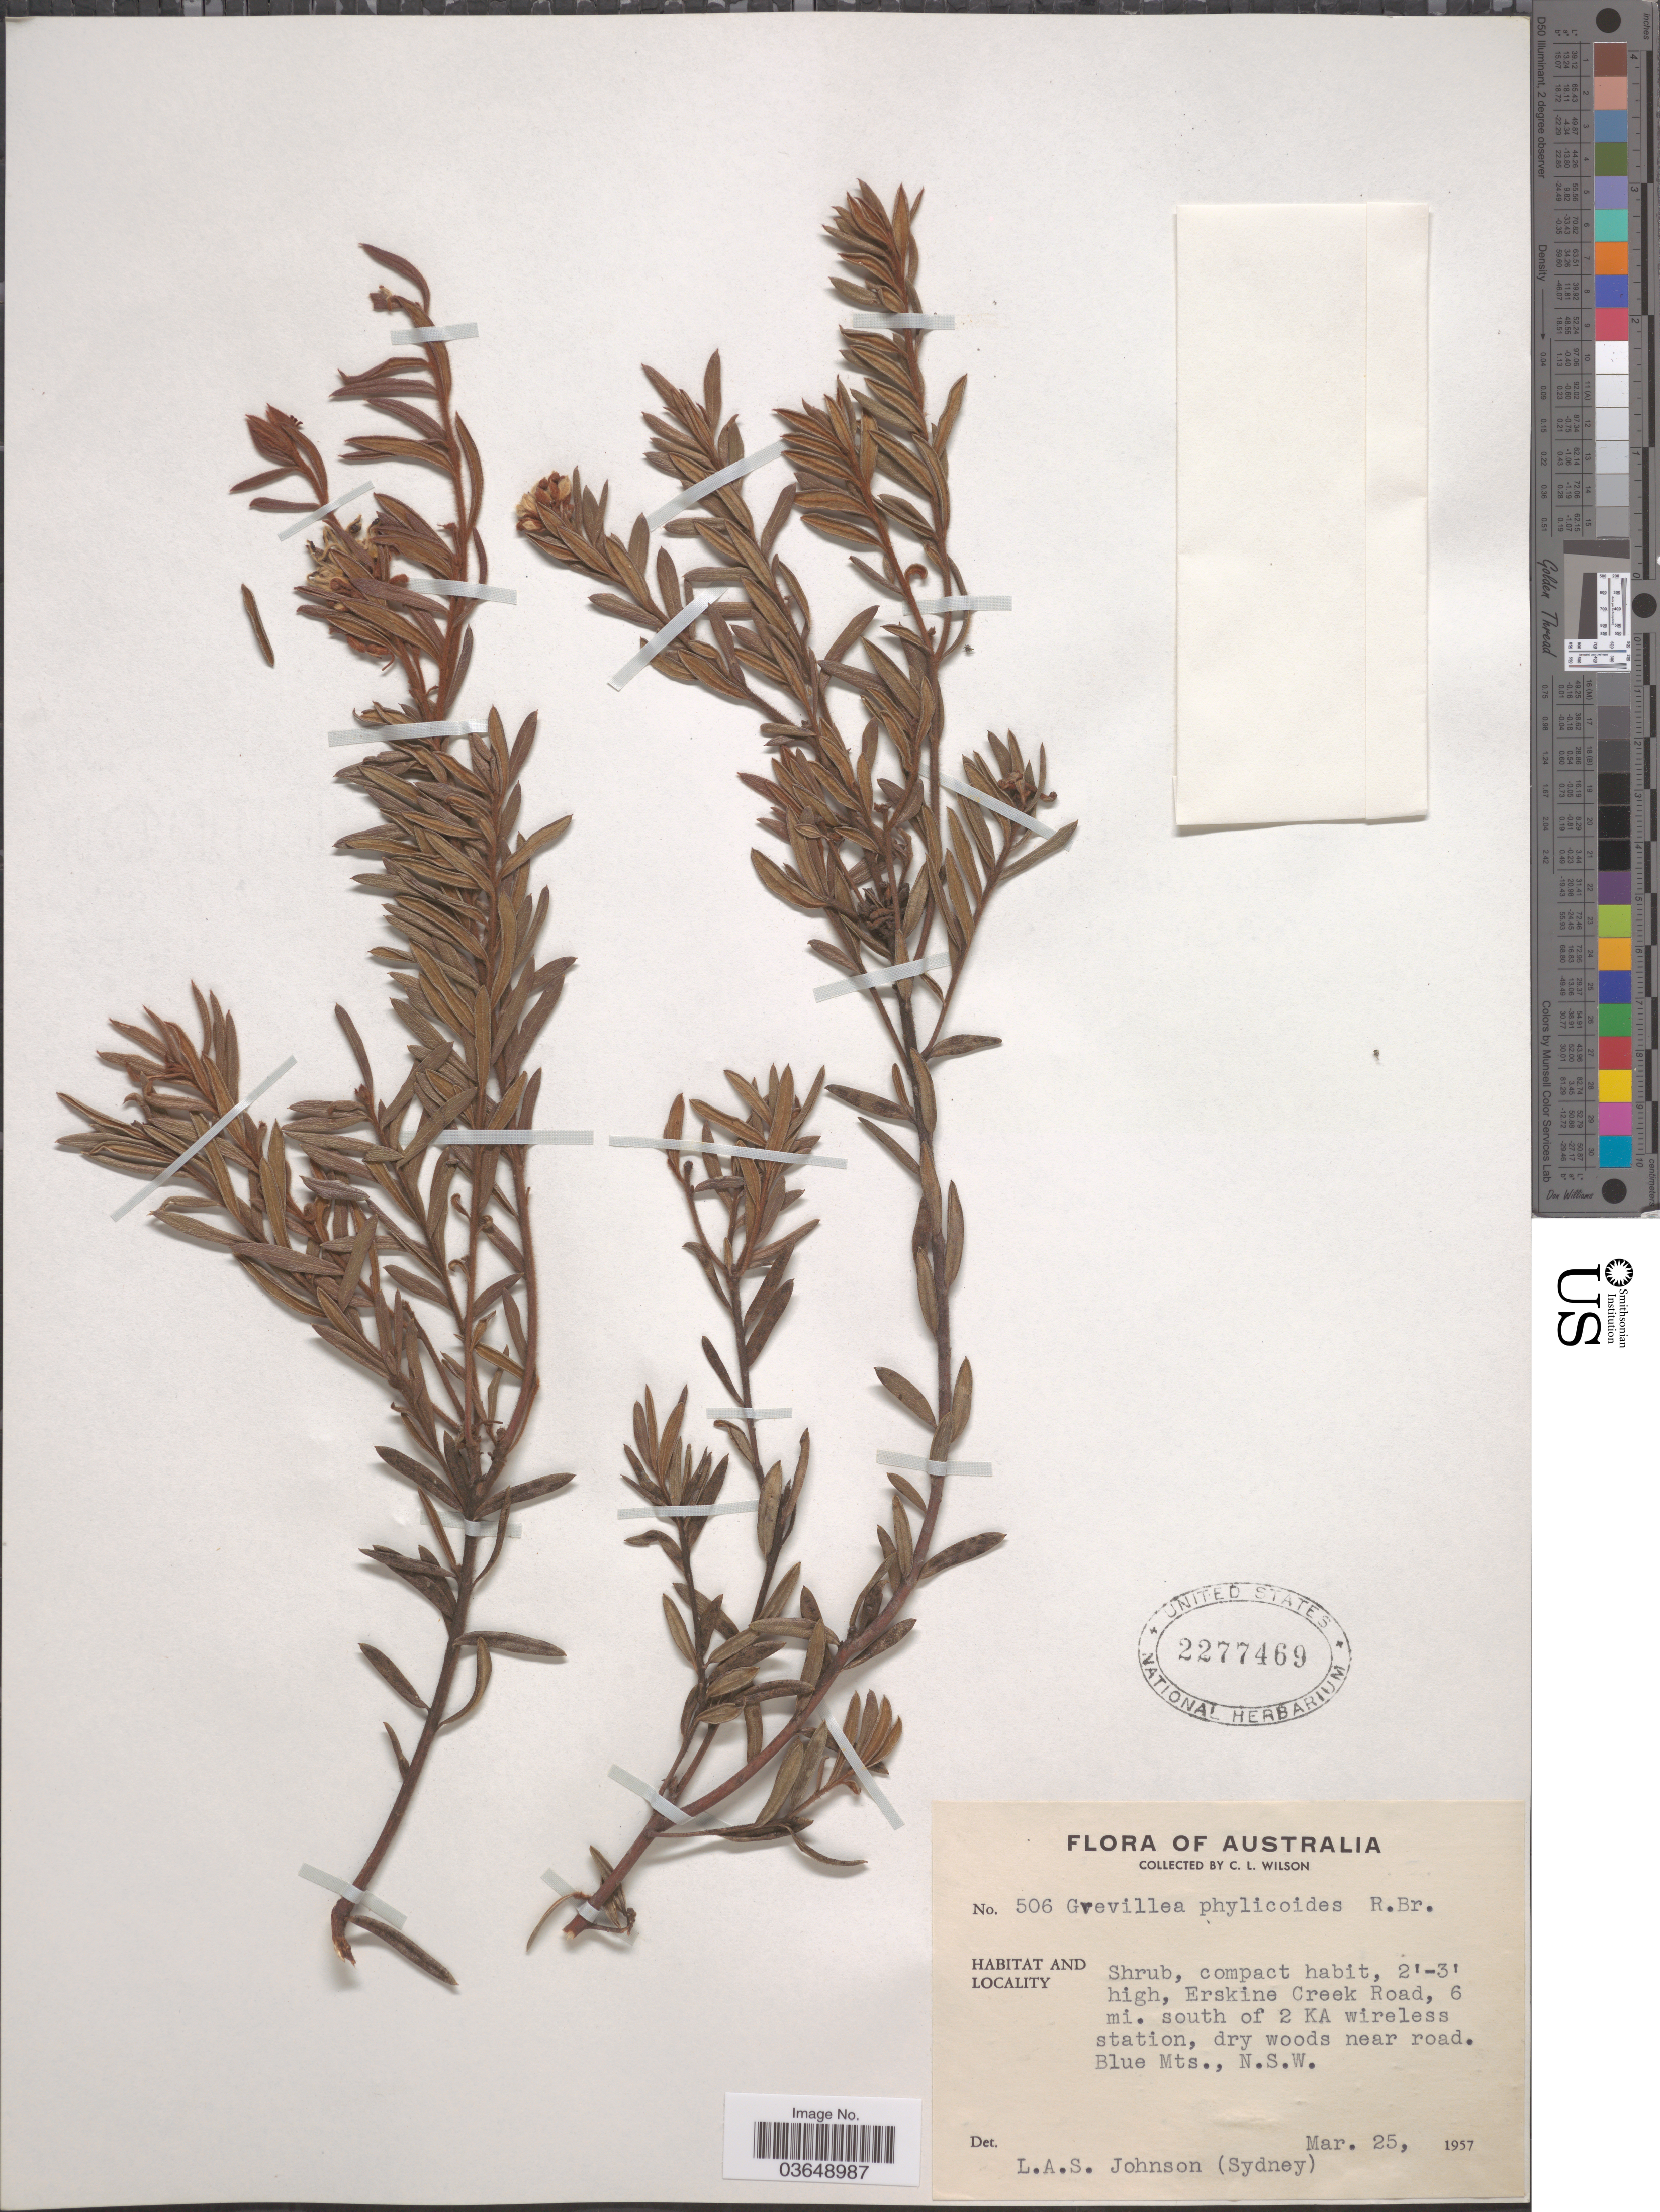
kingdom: Plantae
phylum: Tracheophyta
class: Magnoliopsida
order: Proteales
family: Proteaceae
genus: Grevillea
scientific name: Grevillea phylicoides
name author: R. Br.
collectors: C. L. Wilson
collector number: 506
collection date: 1957-03-25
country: Australia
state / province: New South Wales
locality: Erskine Creek Road, 6 mi. south of 2 KA wireless station, dry woods near road. Blue Mts.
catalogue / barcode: US 2277469